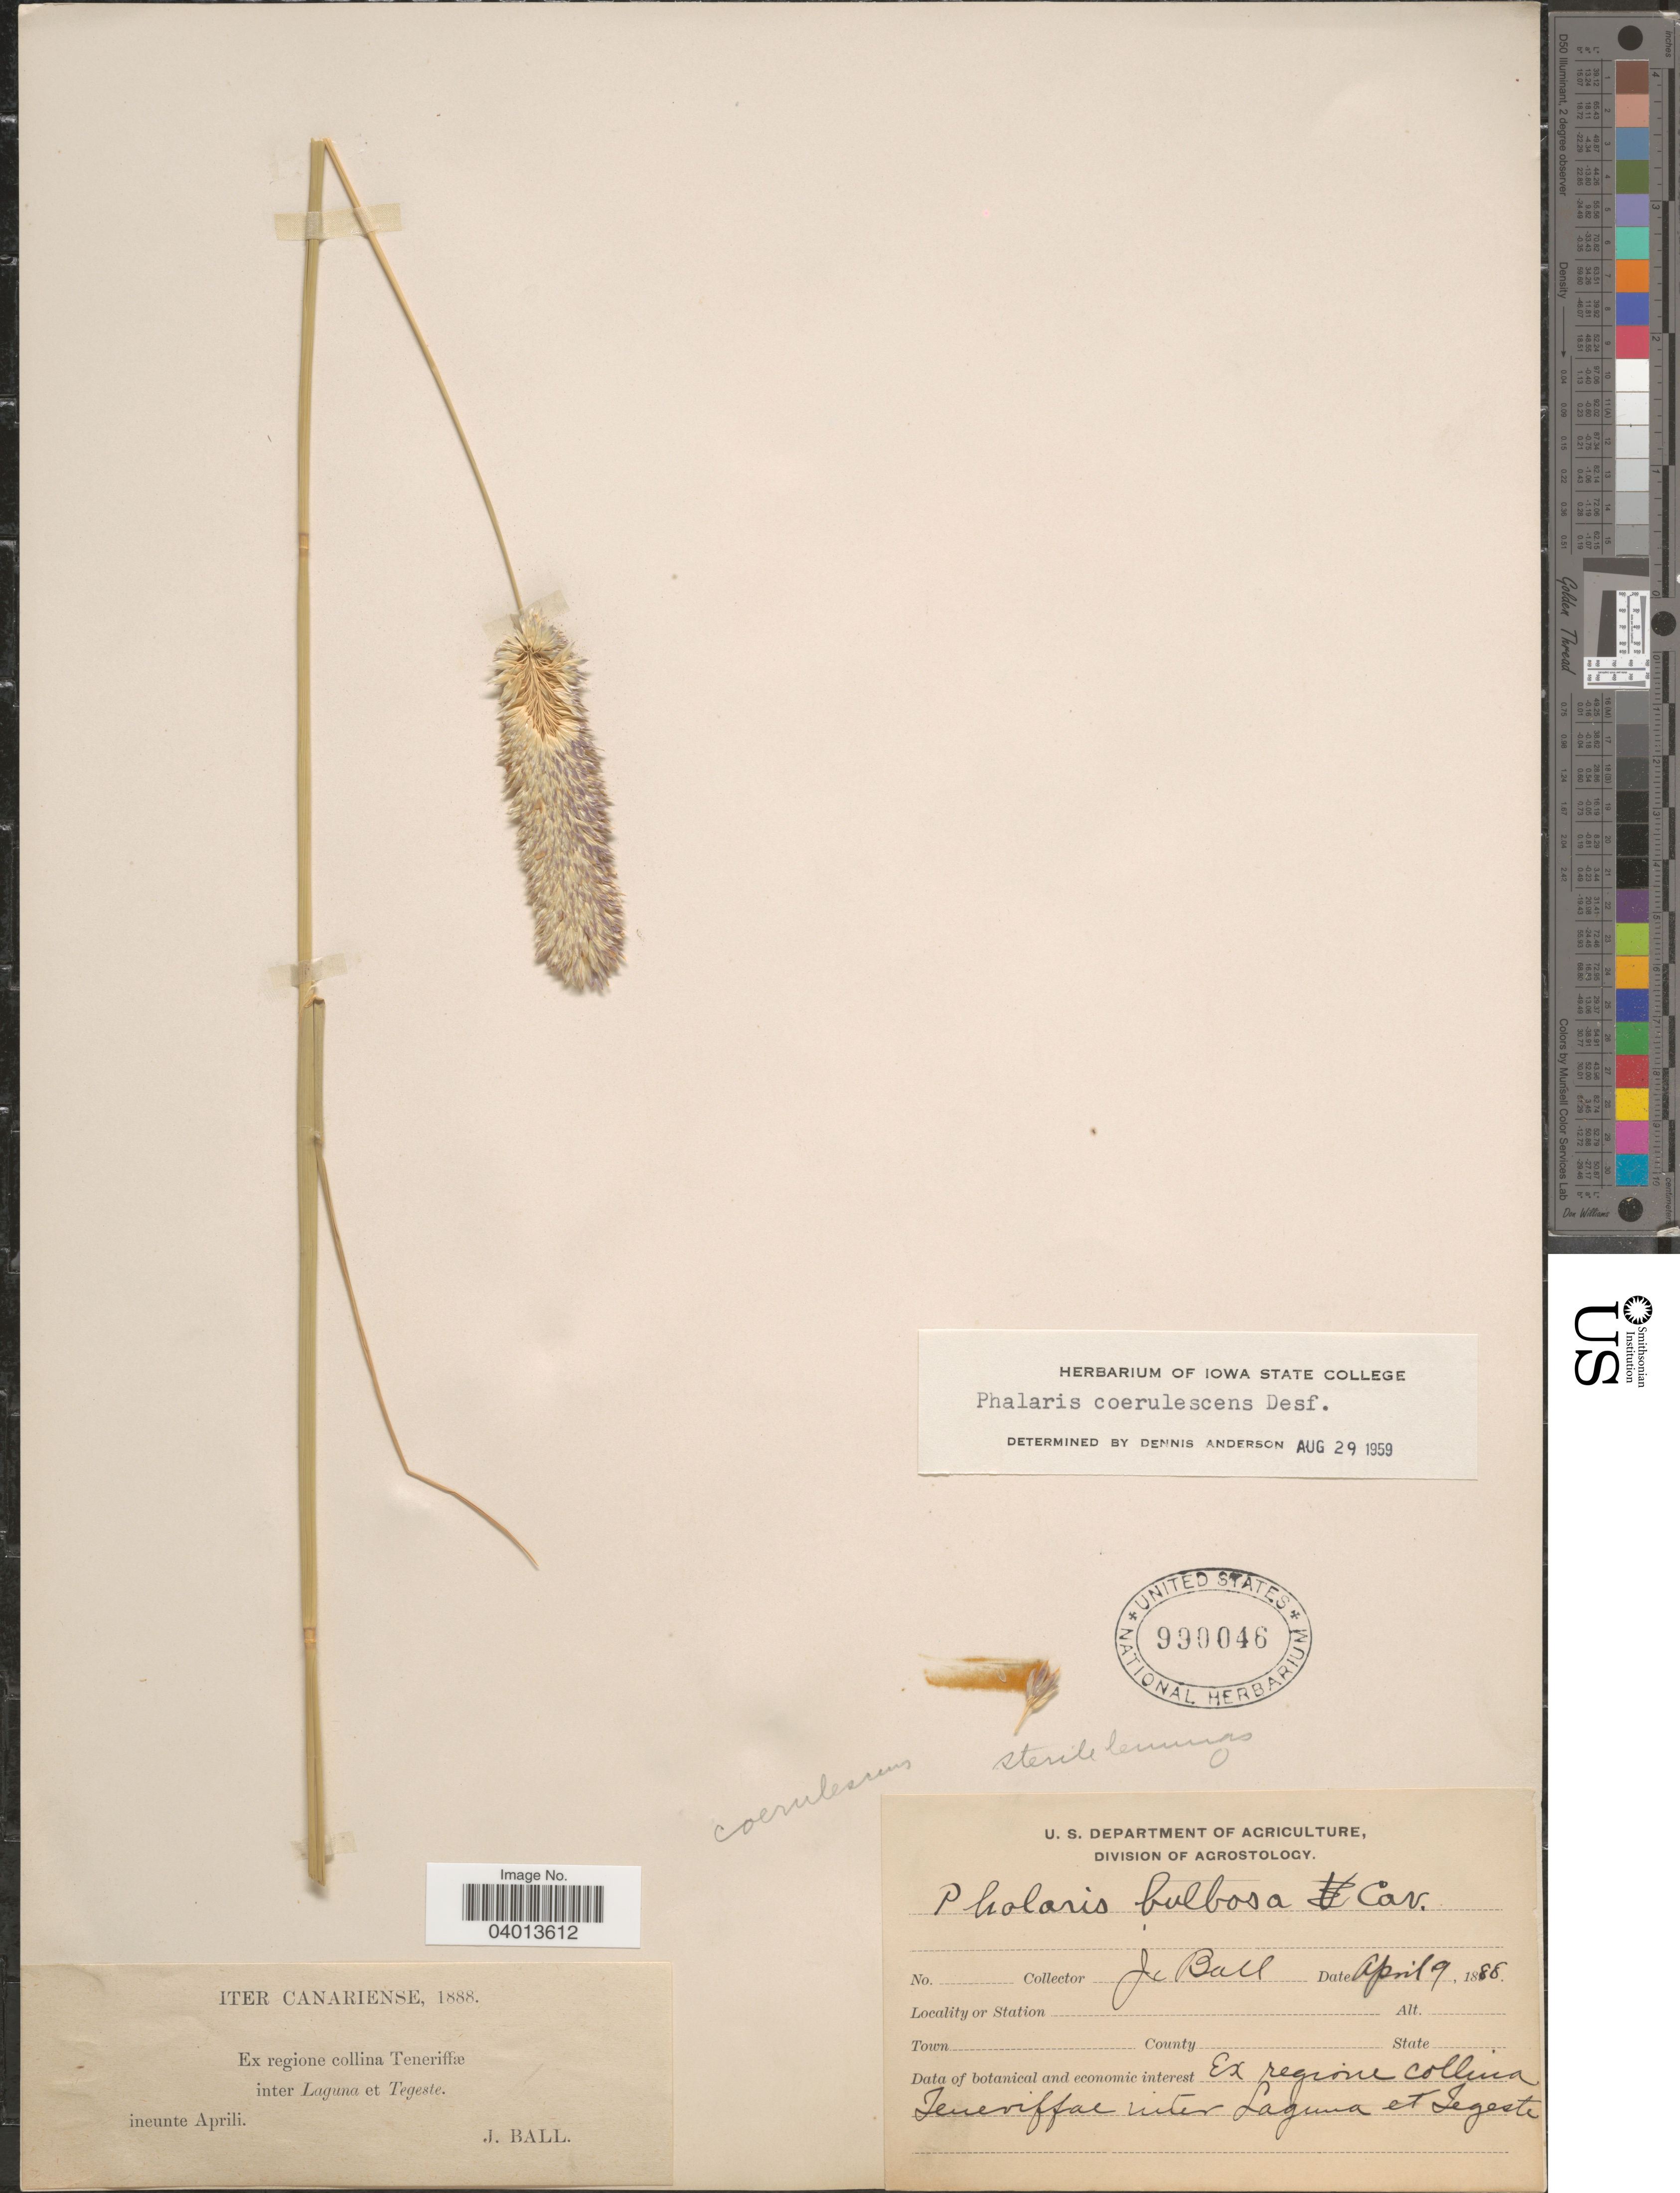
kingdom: Plantae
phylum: Tracheophyta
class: Liliopsida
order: Poales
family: Poaceae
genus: Phalaris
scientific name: Phalaris coerulescens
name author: Desf.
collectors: J. Ball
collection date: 1888-04-09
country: Spain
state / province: Canarias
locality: Iter Canariense. Ex regione collina Teneriffæ inter Laguna et Tegeste.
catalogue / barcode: US 990046